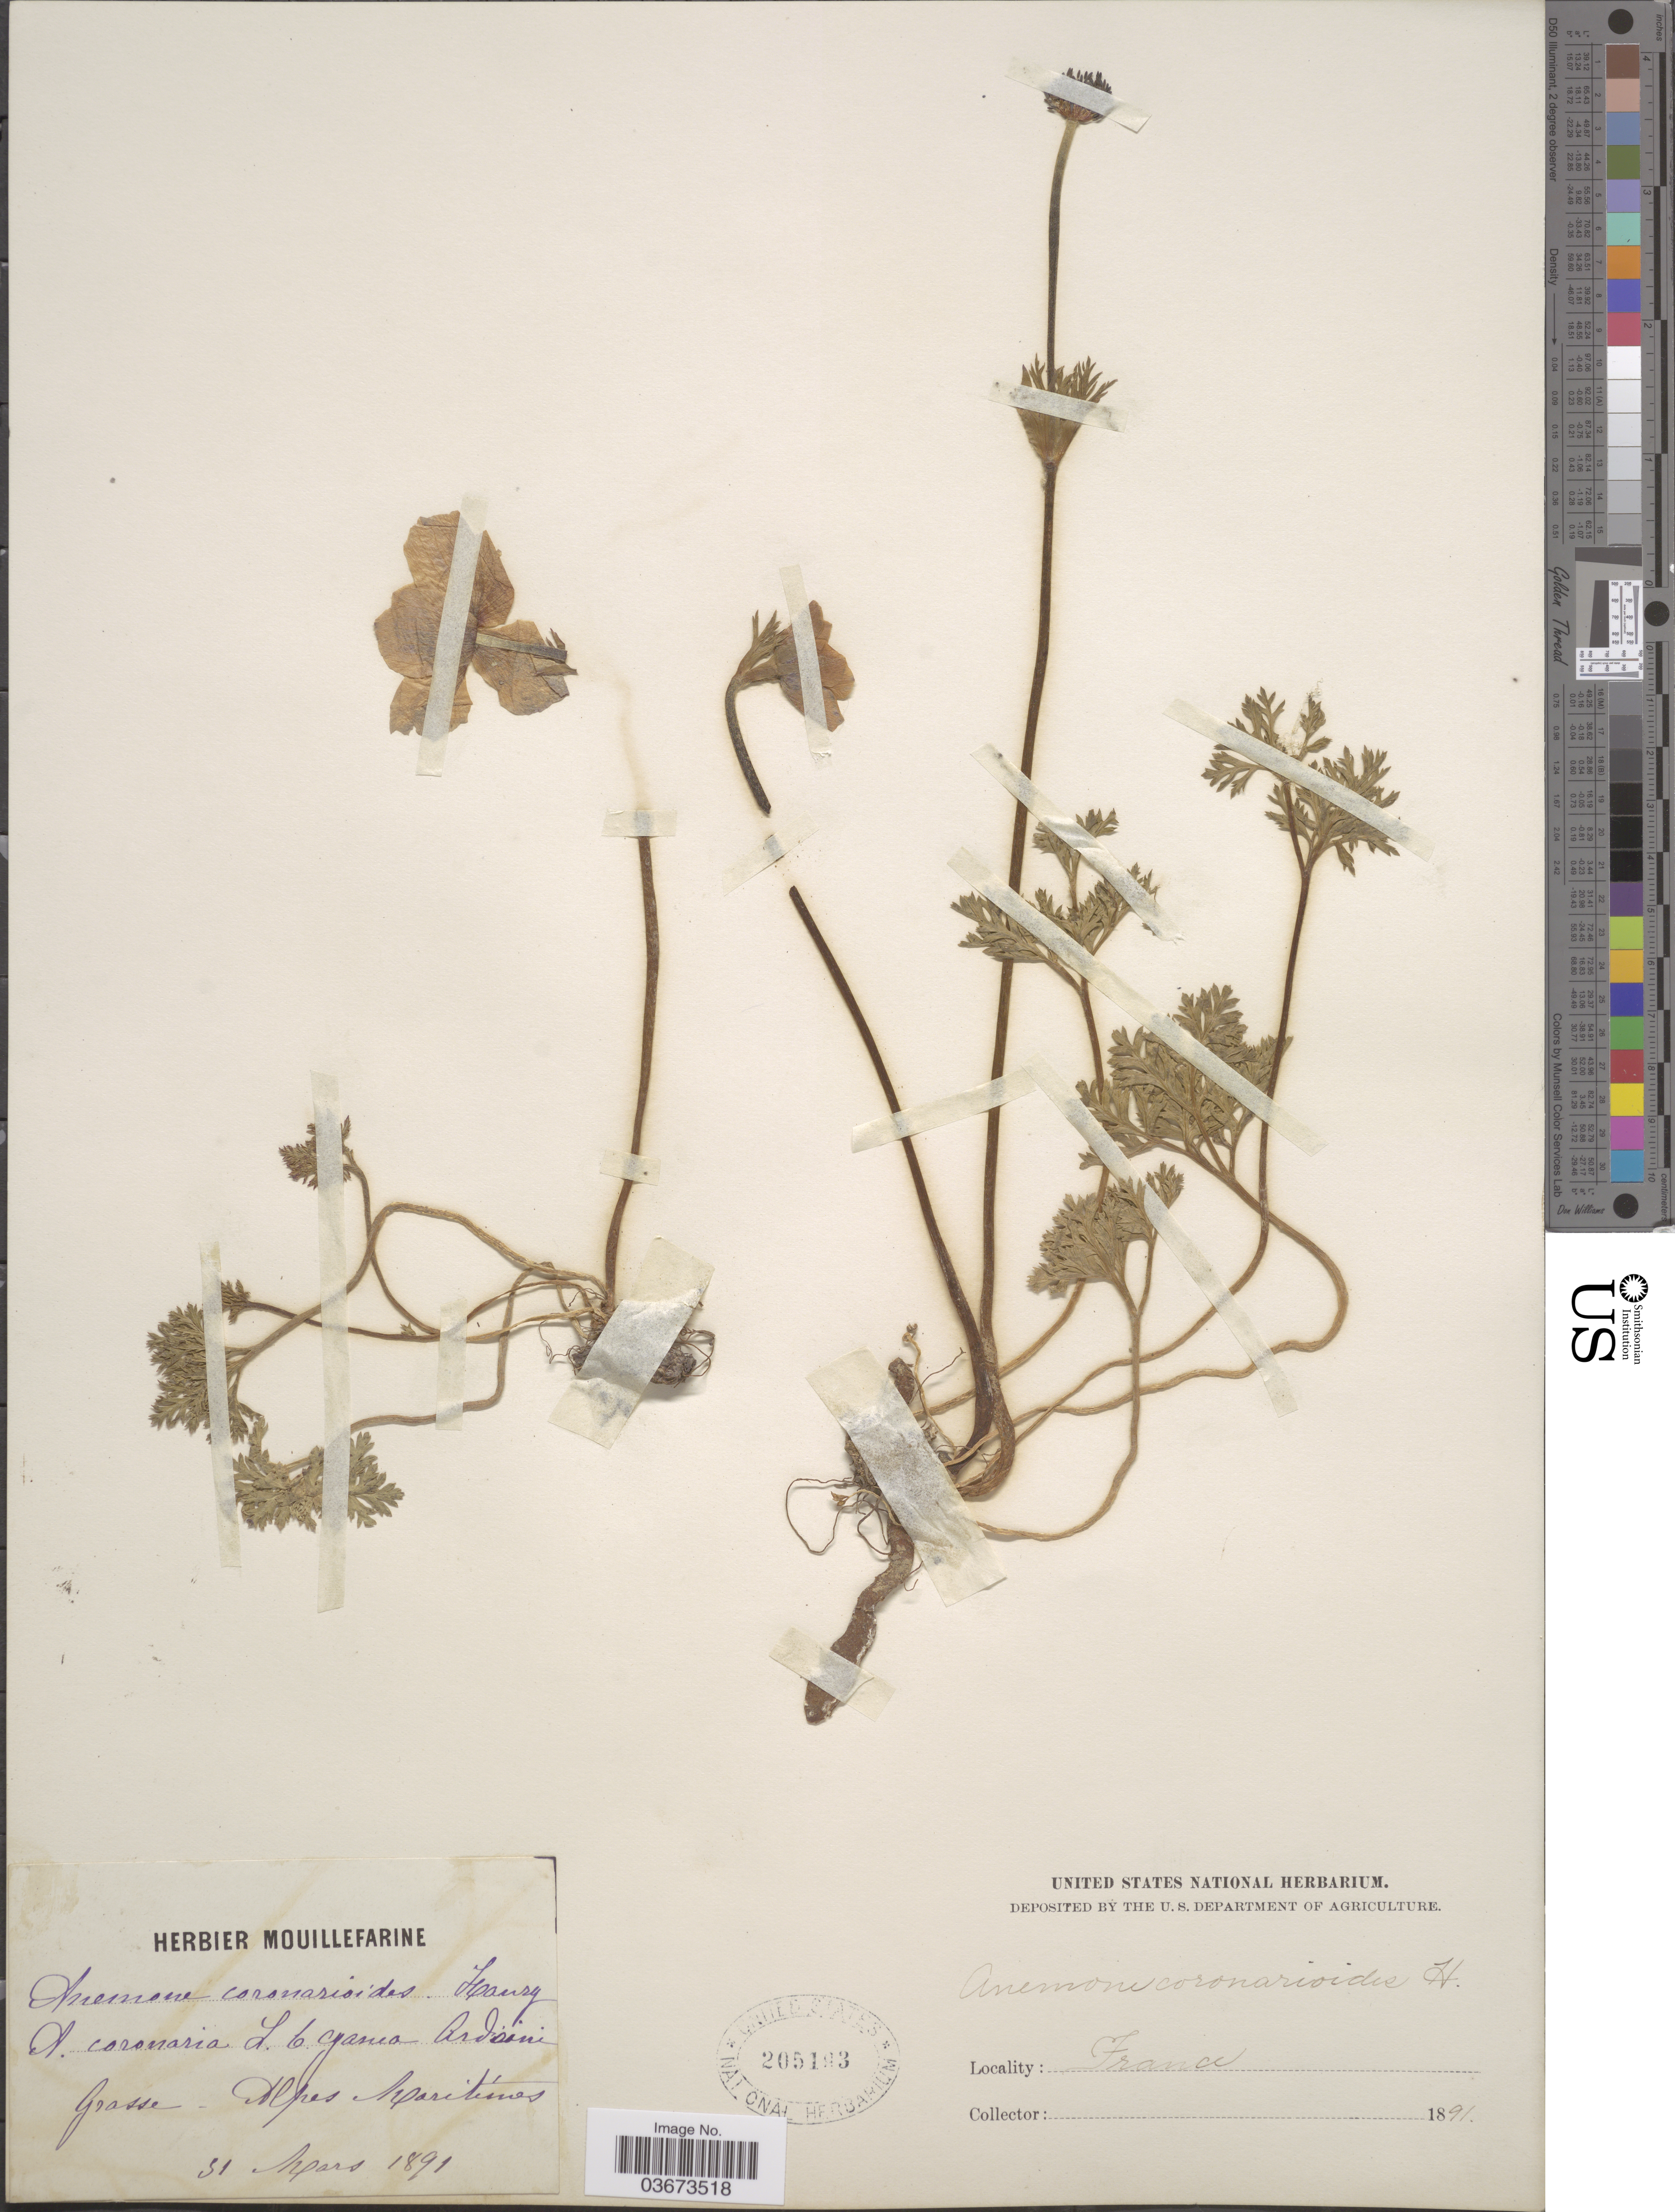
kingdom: Plantae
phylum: Tracheophyta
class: Magnoliopsida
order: Ranunculales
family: Ranunculaceae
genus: Anemone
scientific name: Anemone coronarioides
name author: Segond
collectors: ex herb. Mouillefarine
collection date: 1891-03-31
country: France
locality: Grasse-Alpes Maritimes.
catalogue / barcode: US 205193